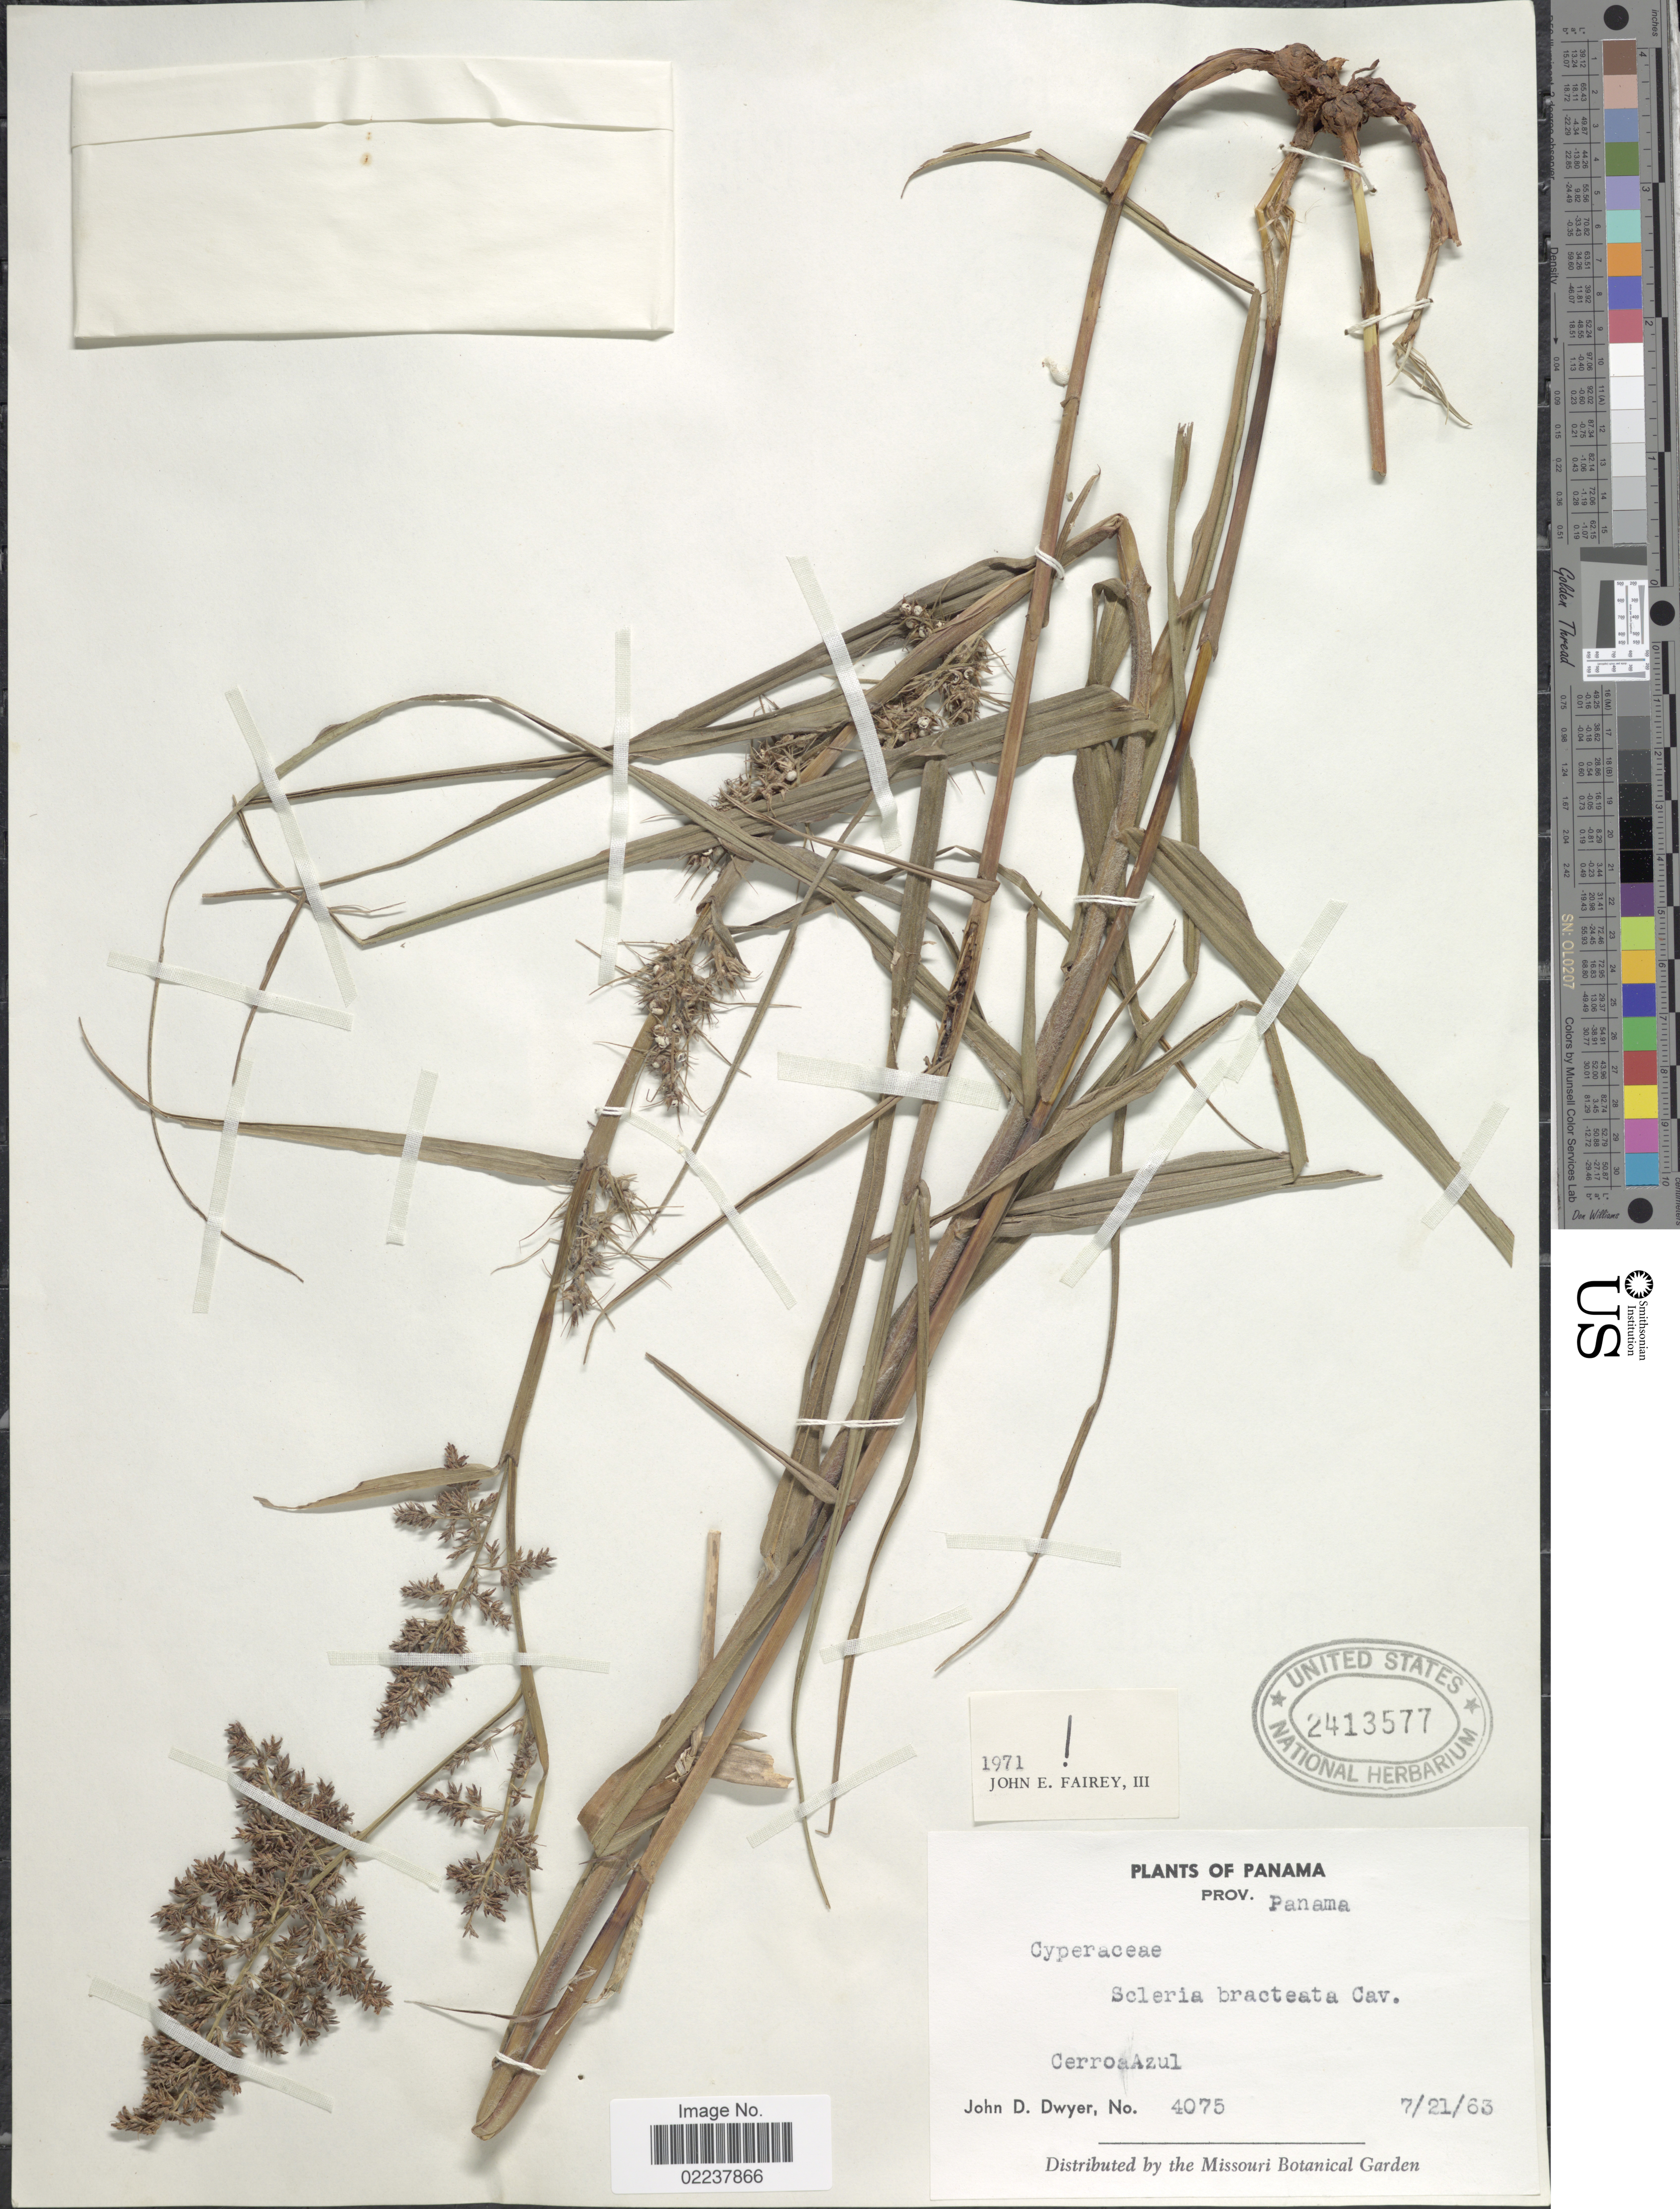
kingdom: Plantae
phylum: Tracheophyta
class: Liliopsida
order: Poales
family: Cyperaceae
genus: Scleria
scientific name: Scleria bracteata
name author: Cav.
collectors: J. D. Dwyer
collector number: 4075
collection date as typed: Transcribed d/m/y: 21/7/63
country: Panama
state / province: Panamá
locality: Cerro Azul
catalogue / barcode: US 2413577